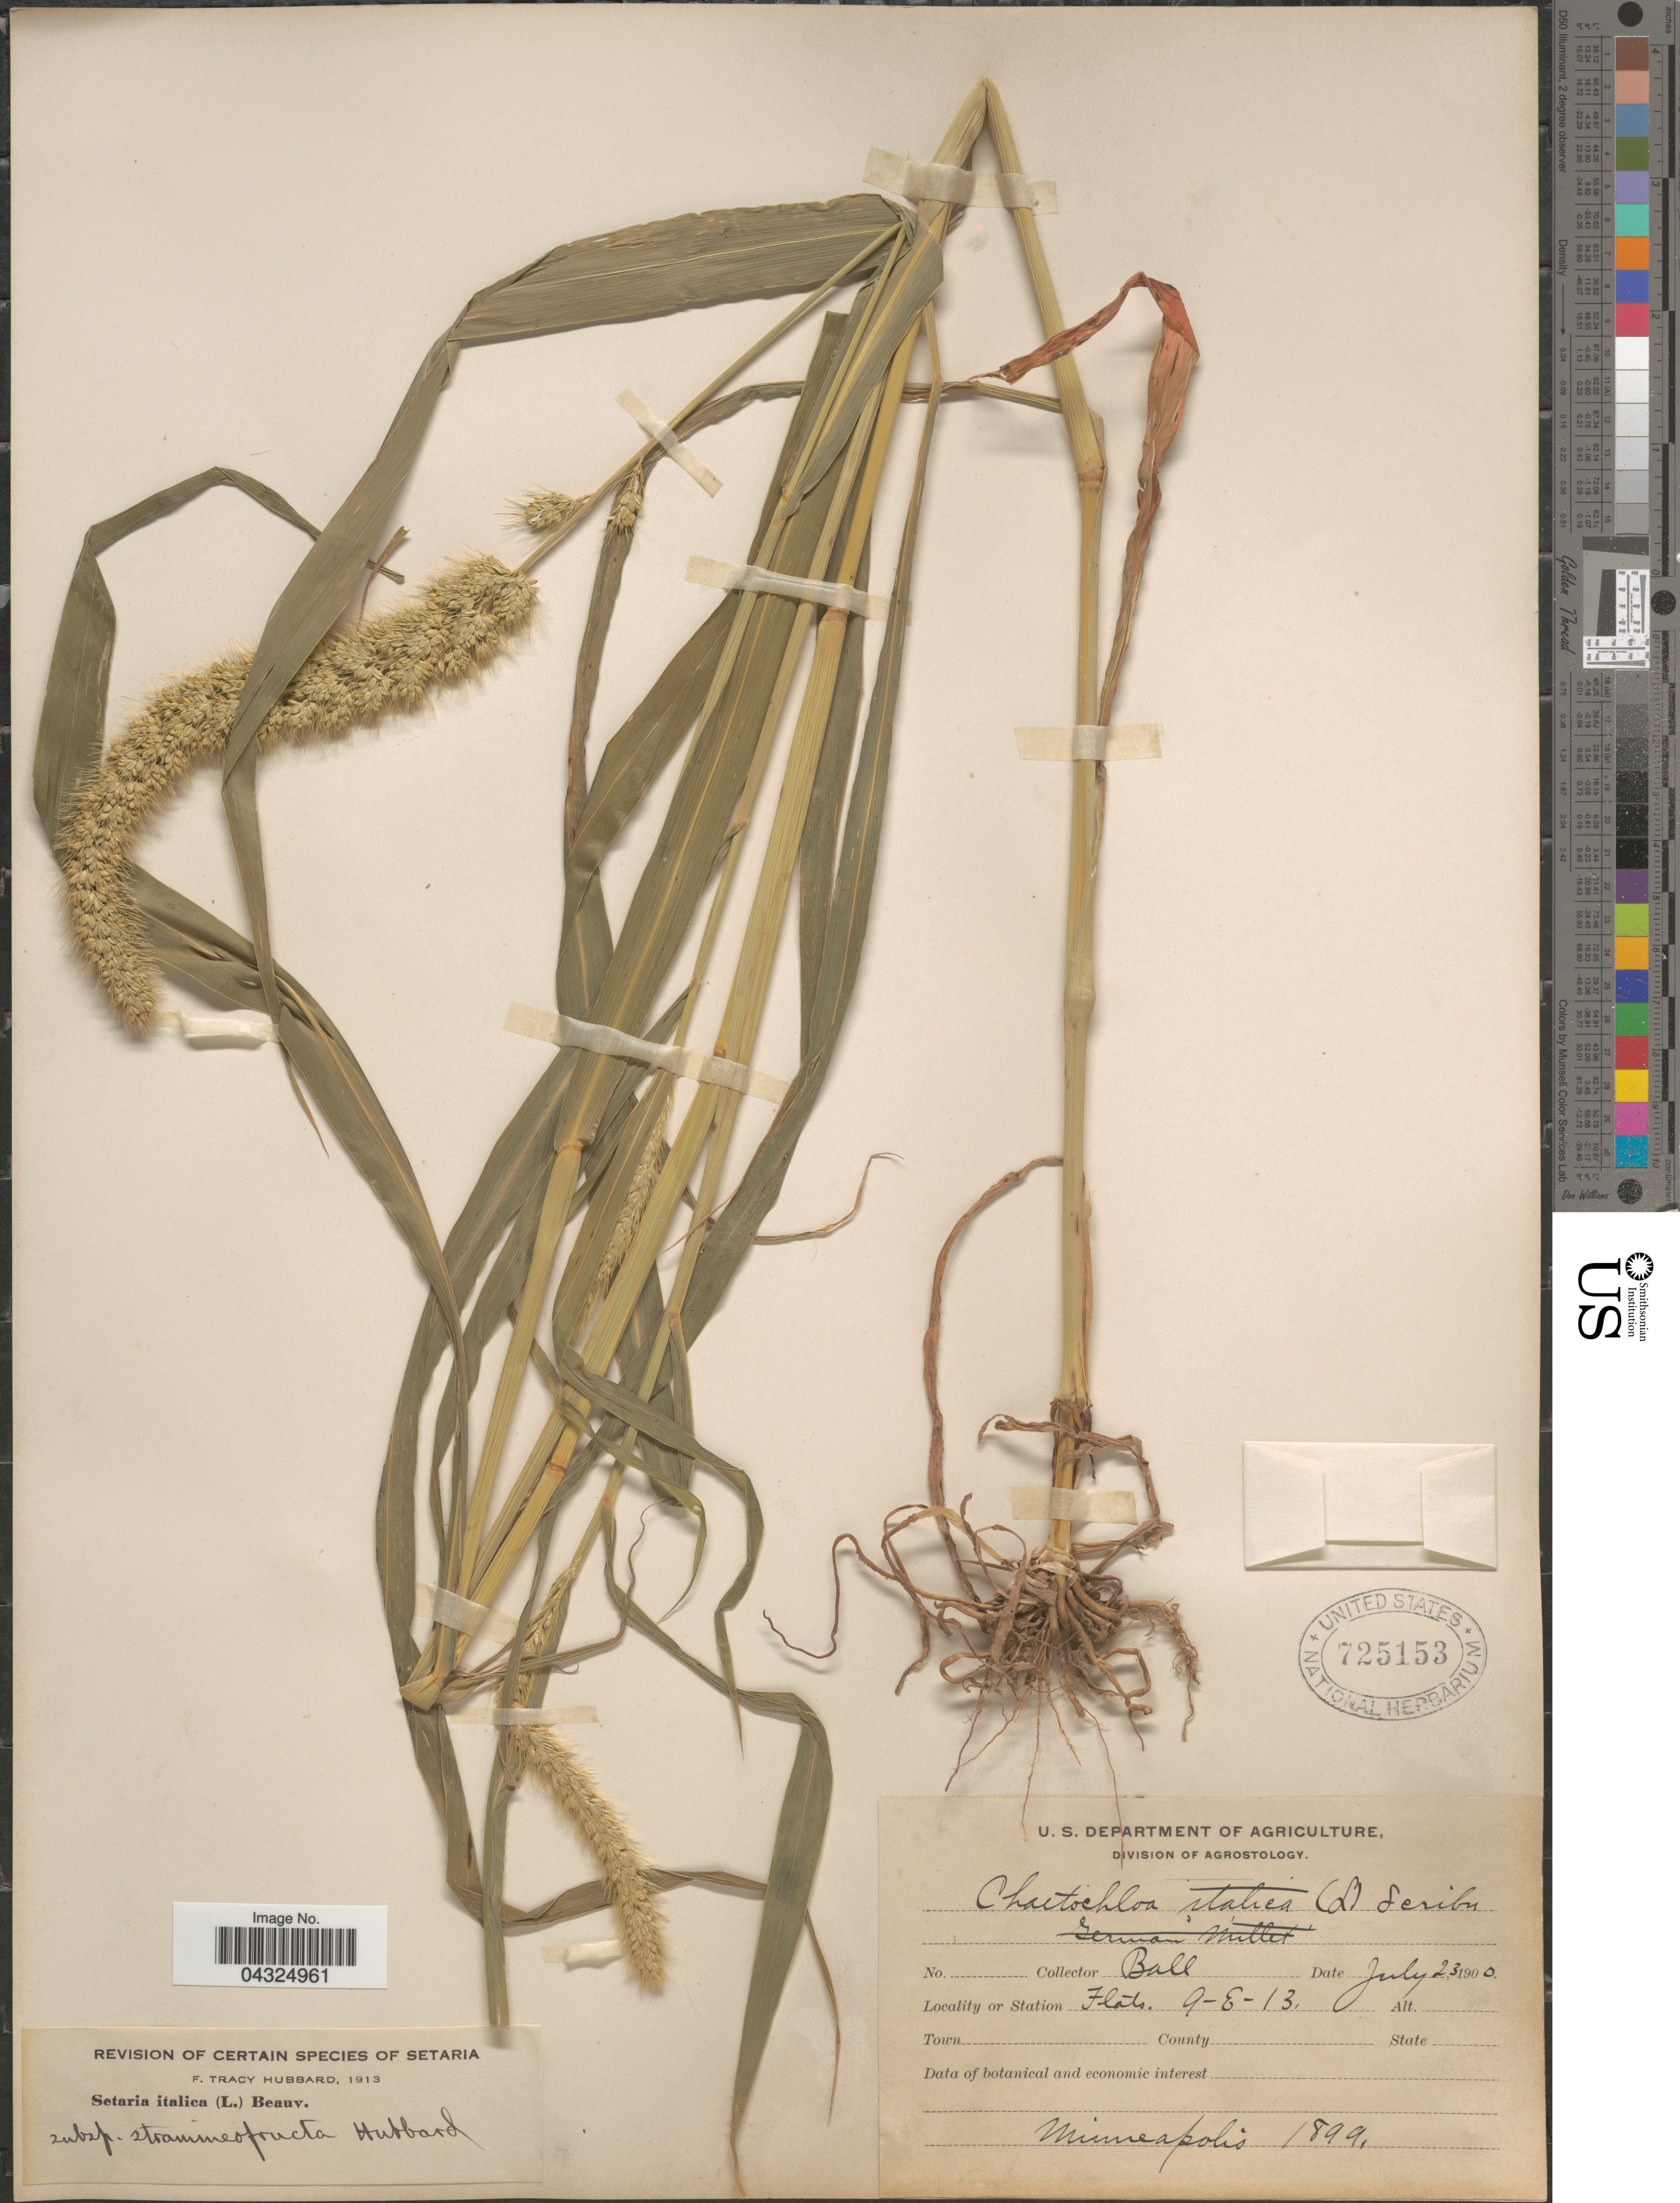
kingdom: Plantae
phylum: Tracheophyta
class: Liliopsida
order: Poales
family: Poaceae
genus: Setaria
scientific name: Setaria italica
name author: (L.) P. Beauv.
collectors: -- Ball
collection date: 1900-07-23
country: United States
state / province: Minnesota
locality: Flats. 9-8-13. Minneapolis 1899.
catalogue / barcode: US 725153